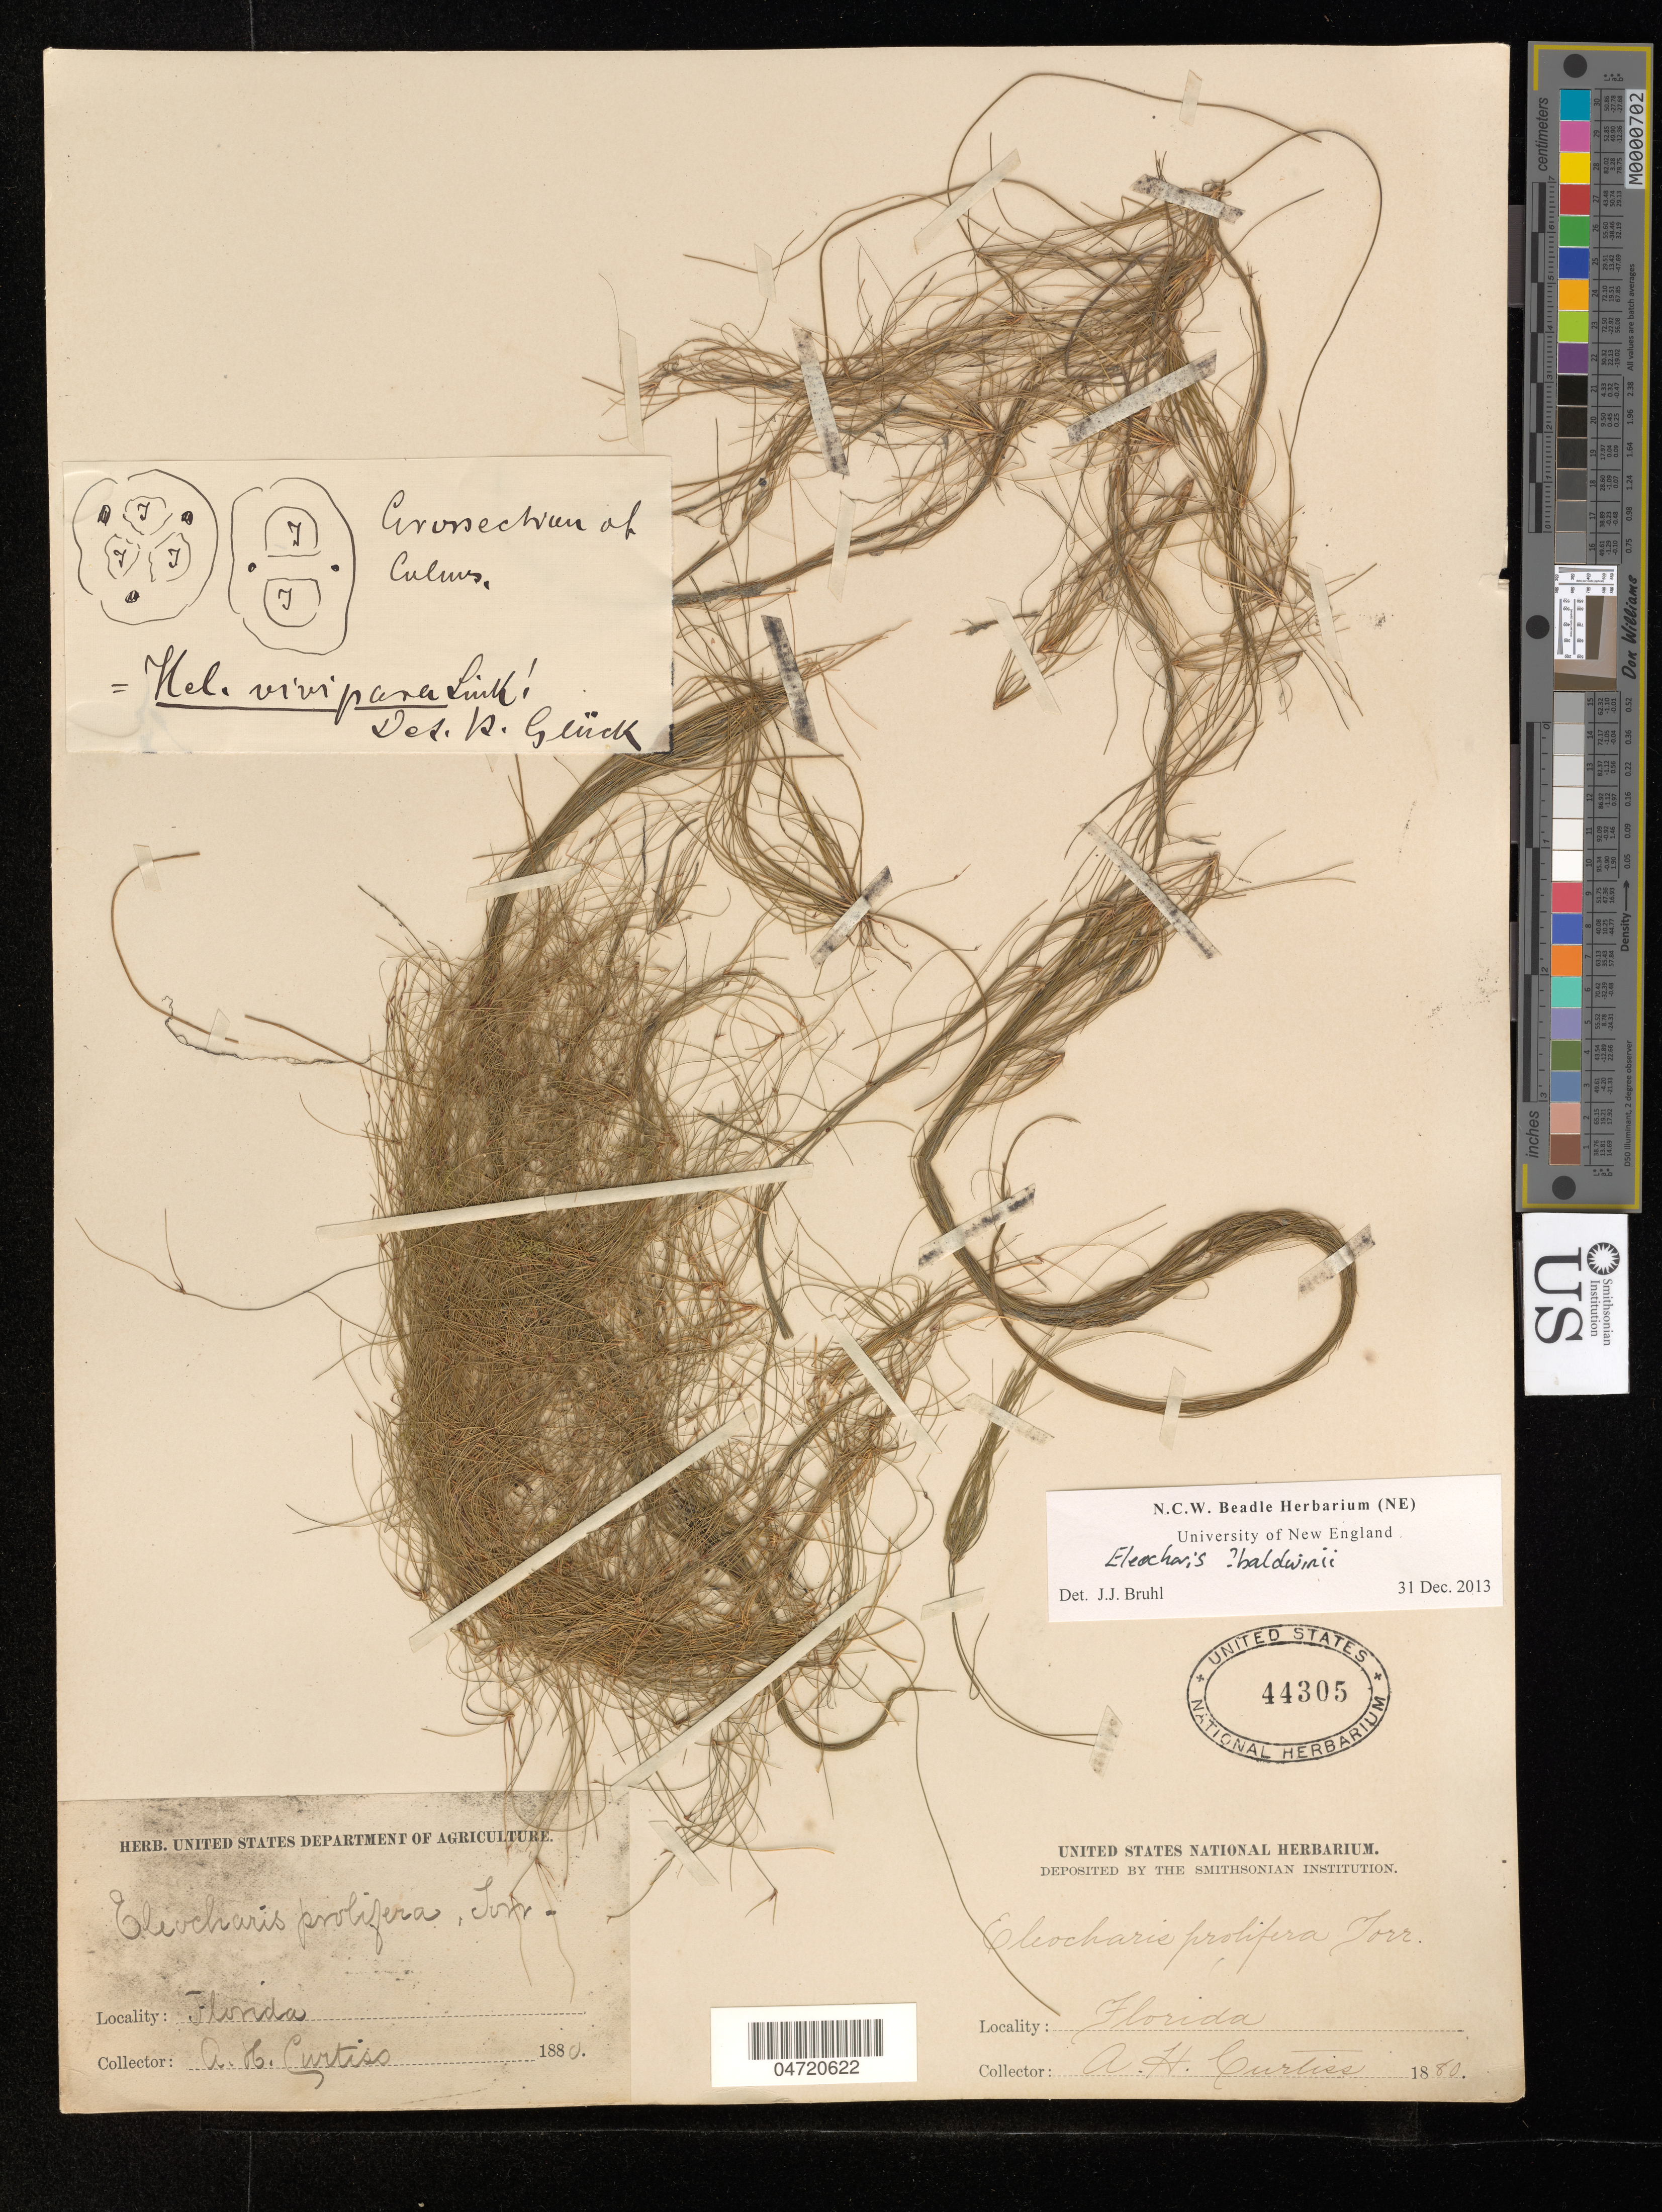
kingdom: Plantae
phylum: Tracheophyta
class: Liliopsida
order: Poales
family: Cyperaceae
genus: Eleocharis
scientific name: Eleocharis baldwinii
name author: (Torr.) Chapm.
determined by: Bruhl, J. J., (NE), University of New England (AUSTRALIA)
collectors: A. H. Curtiss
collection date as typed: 1880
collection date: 1880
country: United States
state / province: Florida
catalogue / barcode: US 44305